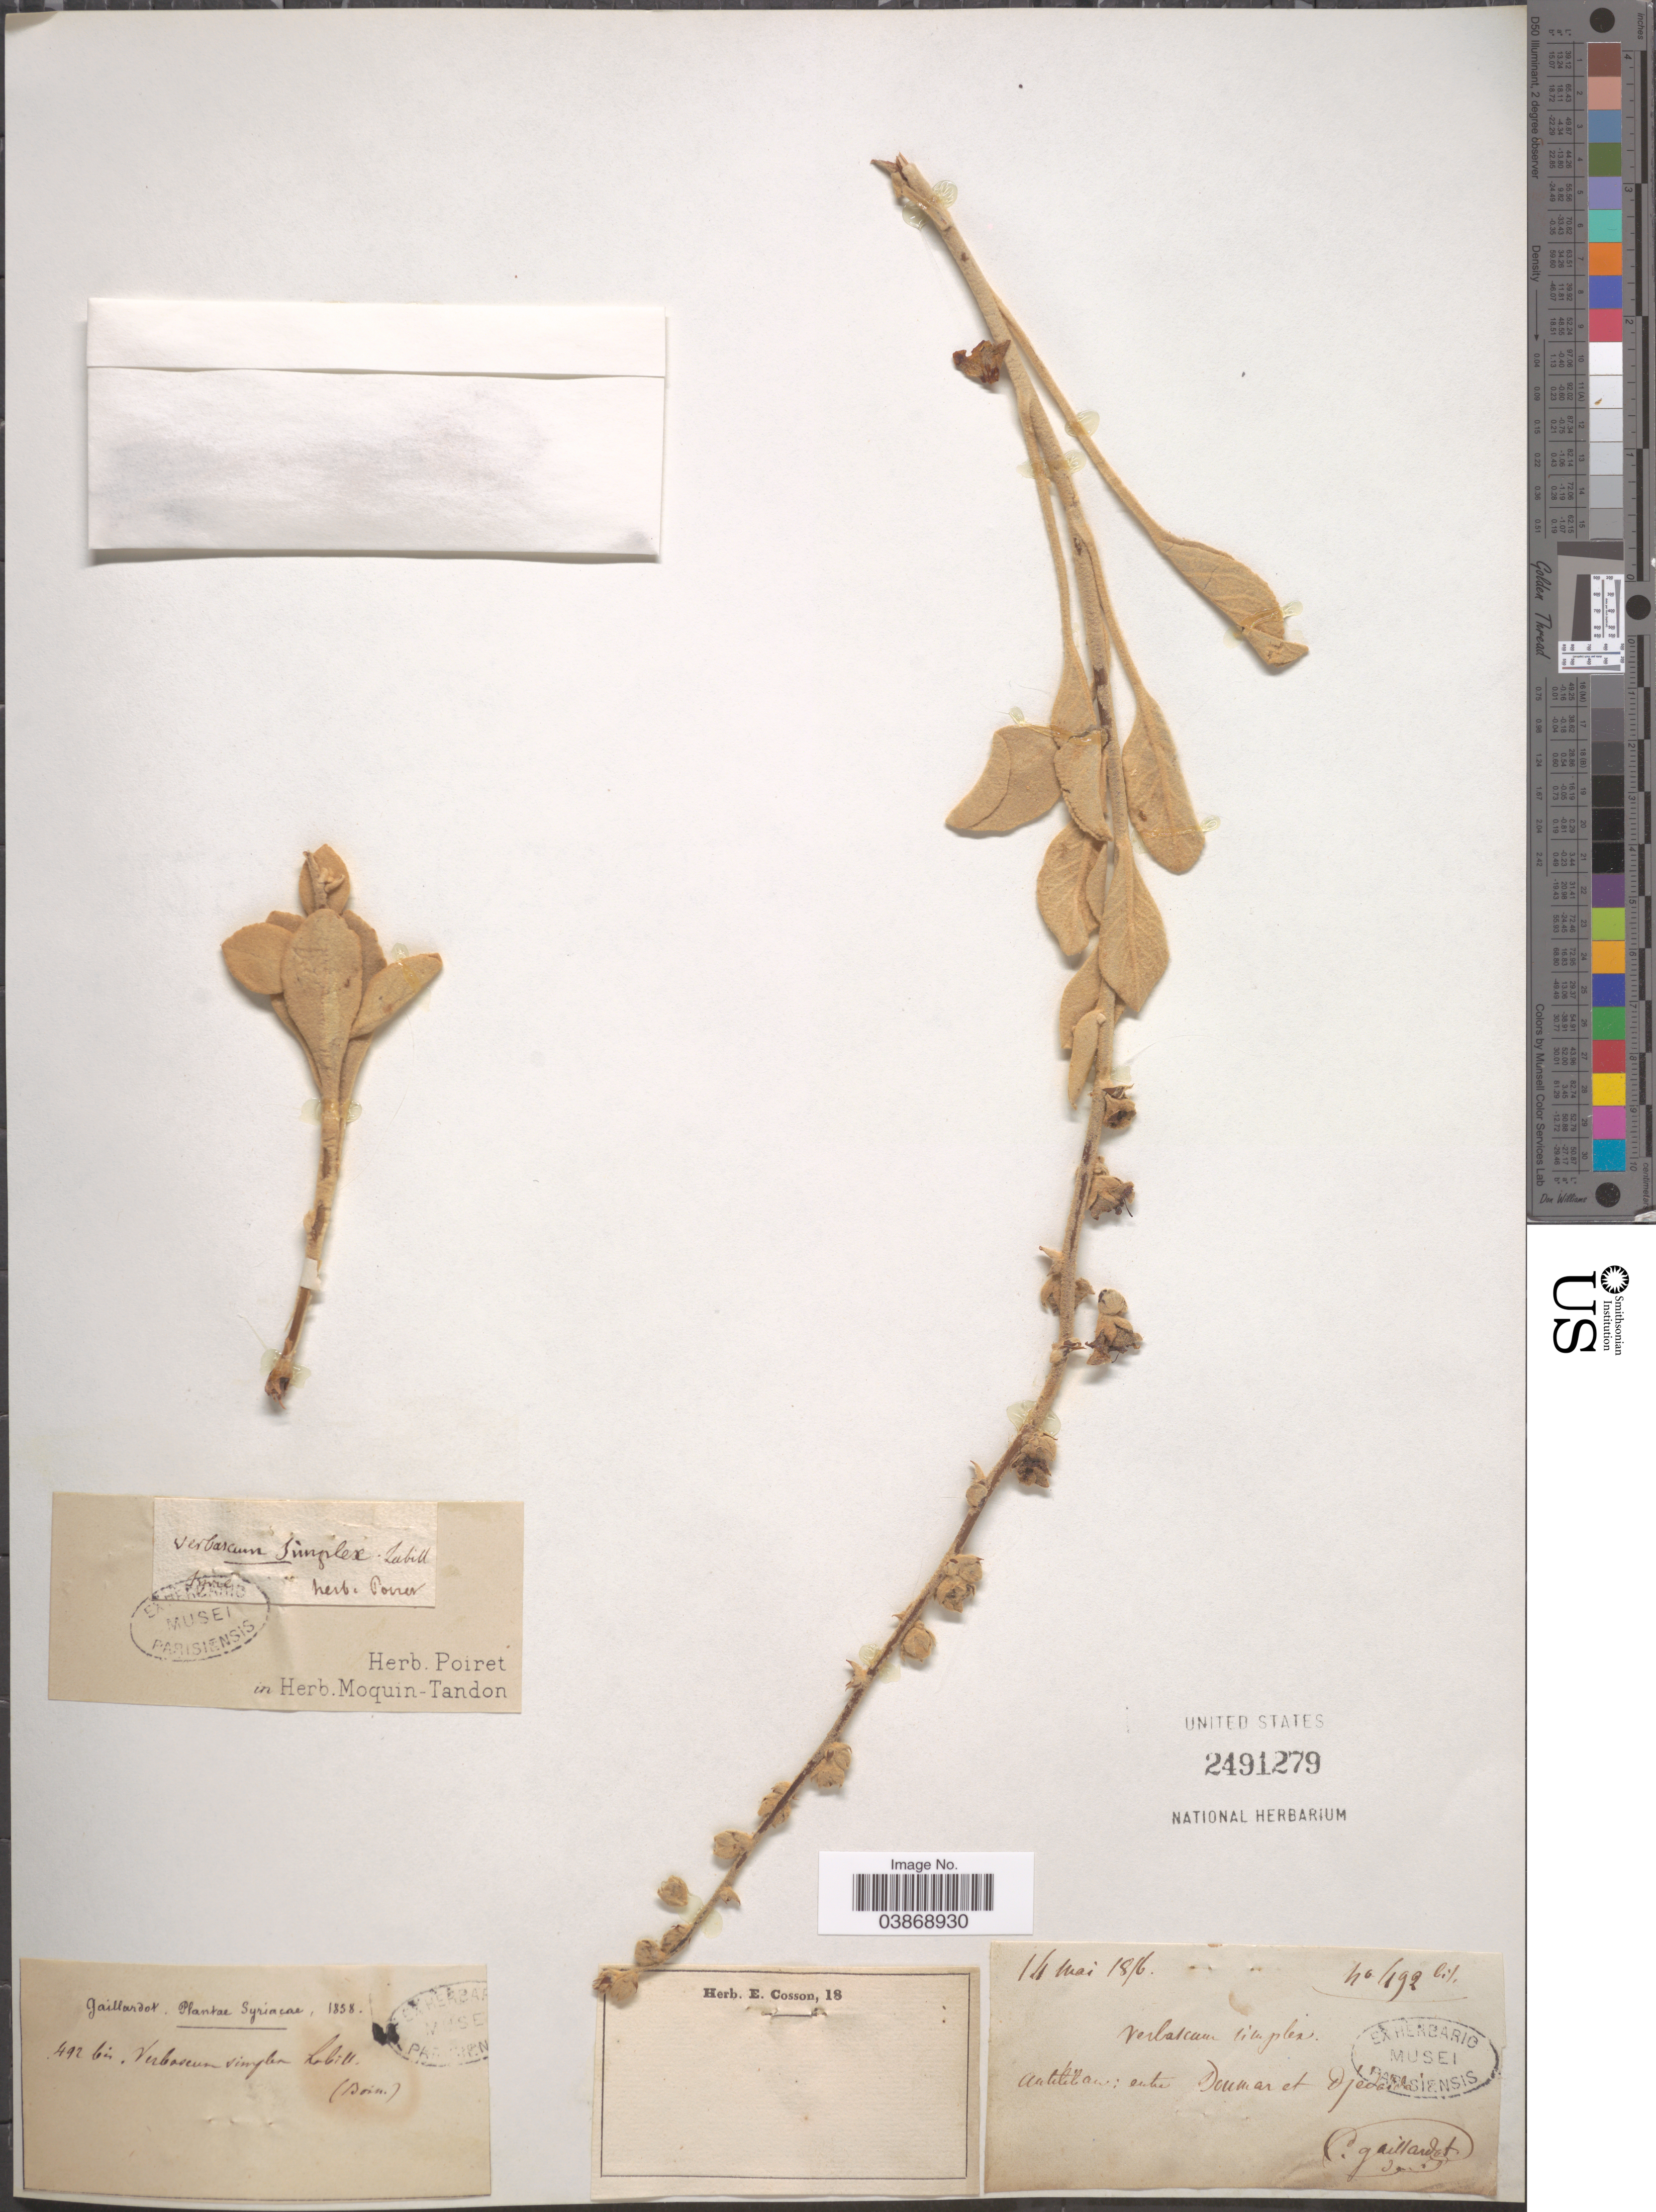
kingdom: Plantae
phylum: Tracheophyta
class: Magnoliopsida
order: Lamiales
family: Scrophulariaceae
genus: Verbascum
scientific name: Verbascum simplex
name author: Hoffmanns. & Link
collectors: C. Gaillardot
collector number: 492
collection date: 1816-05-14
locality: Anteleban: entre Doumar et Djedai. [interpreted]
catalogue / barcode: US 2491279